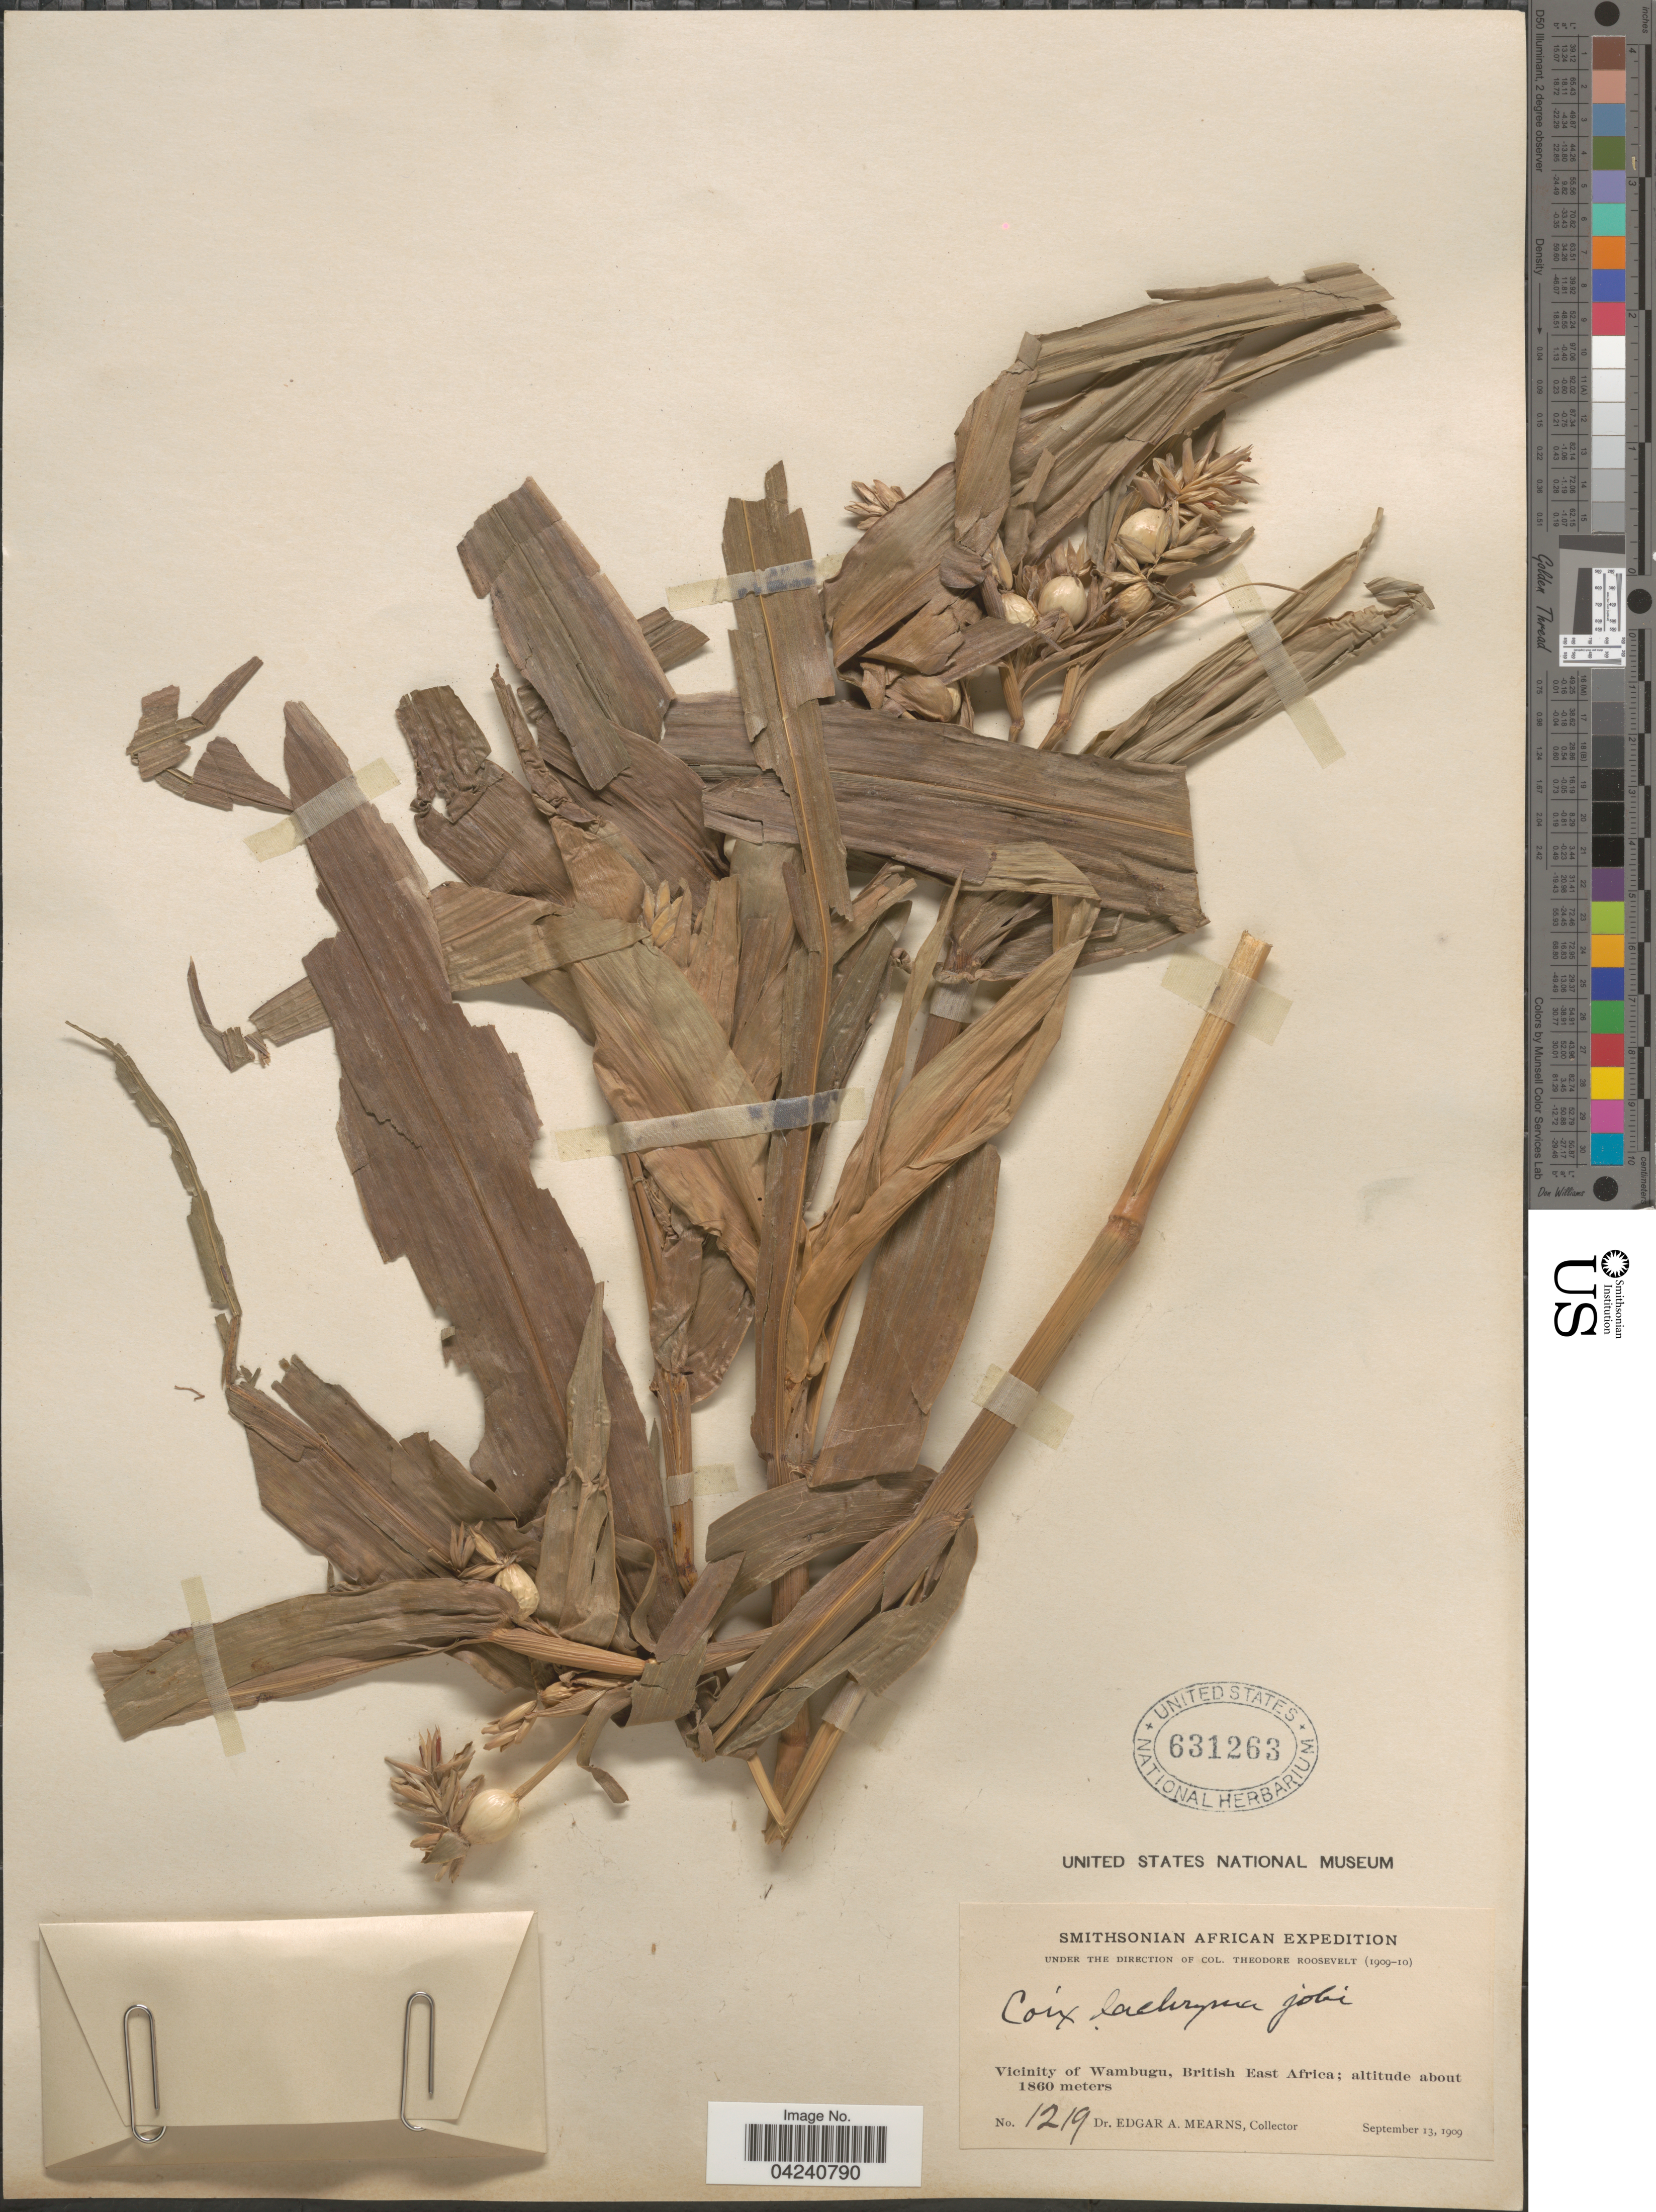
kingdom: Plantae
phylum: Tracheophyta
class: Liliopsida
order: Poales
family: Poaceae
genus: Coix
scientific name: Coix lacryma-jobi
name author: L.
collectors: E. A. Mearns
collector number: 1219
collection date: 1909-09-13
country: Kenya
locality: Smithsonian African Expedition. Vicinity of Wambugu, British East Africa.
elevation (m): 1860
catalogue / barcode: US 631263